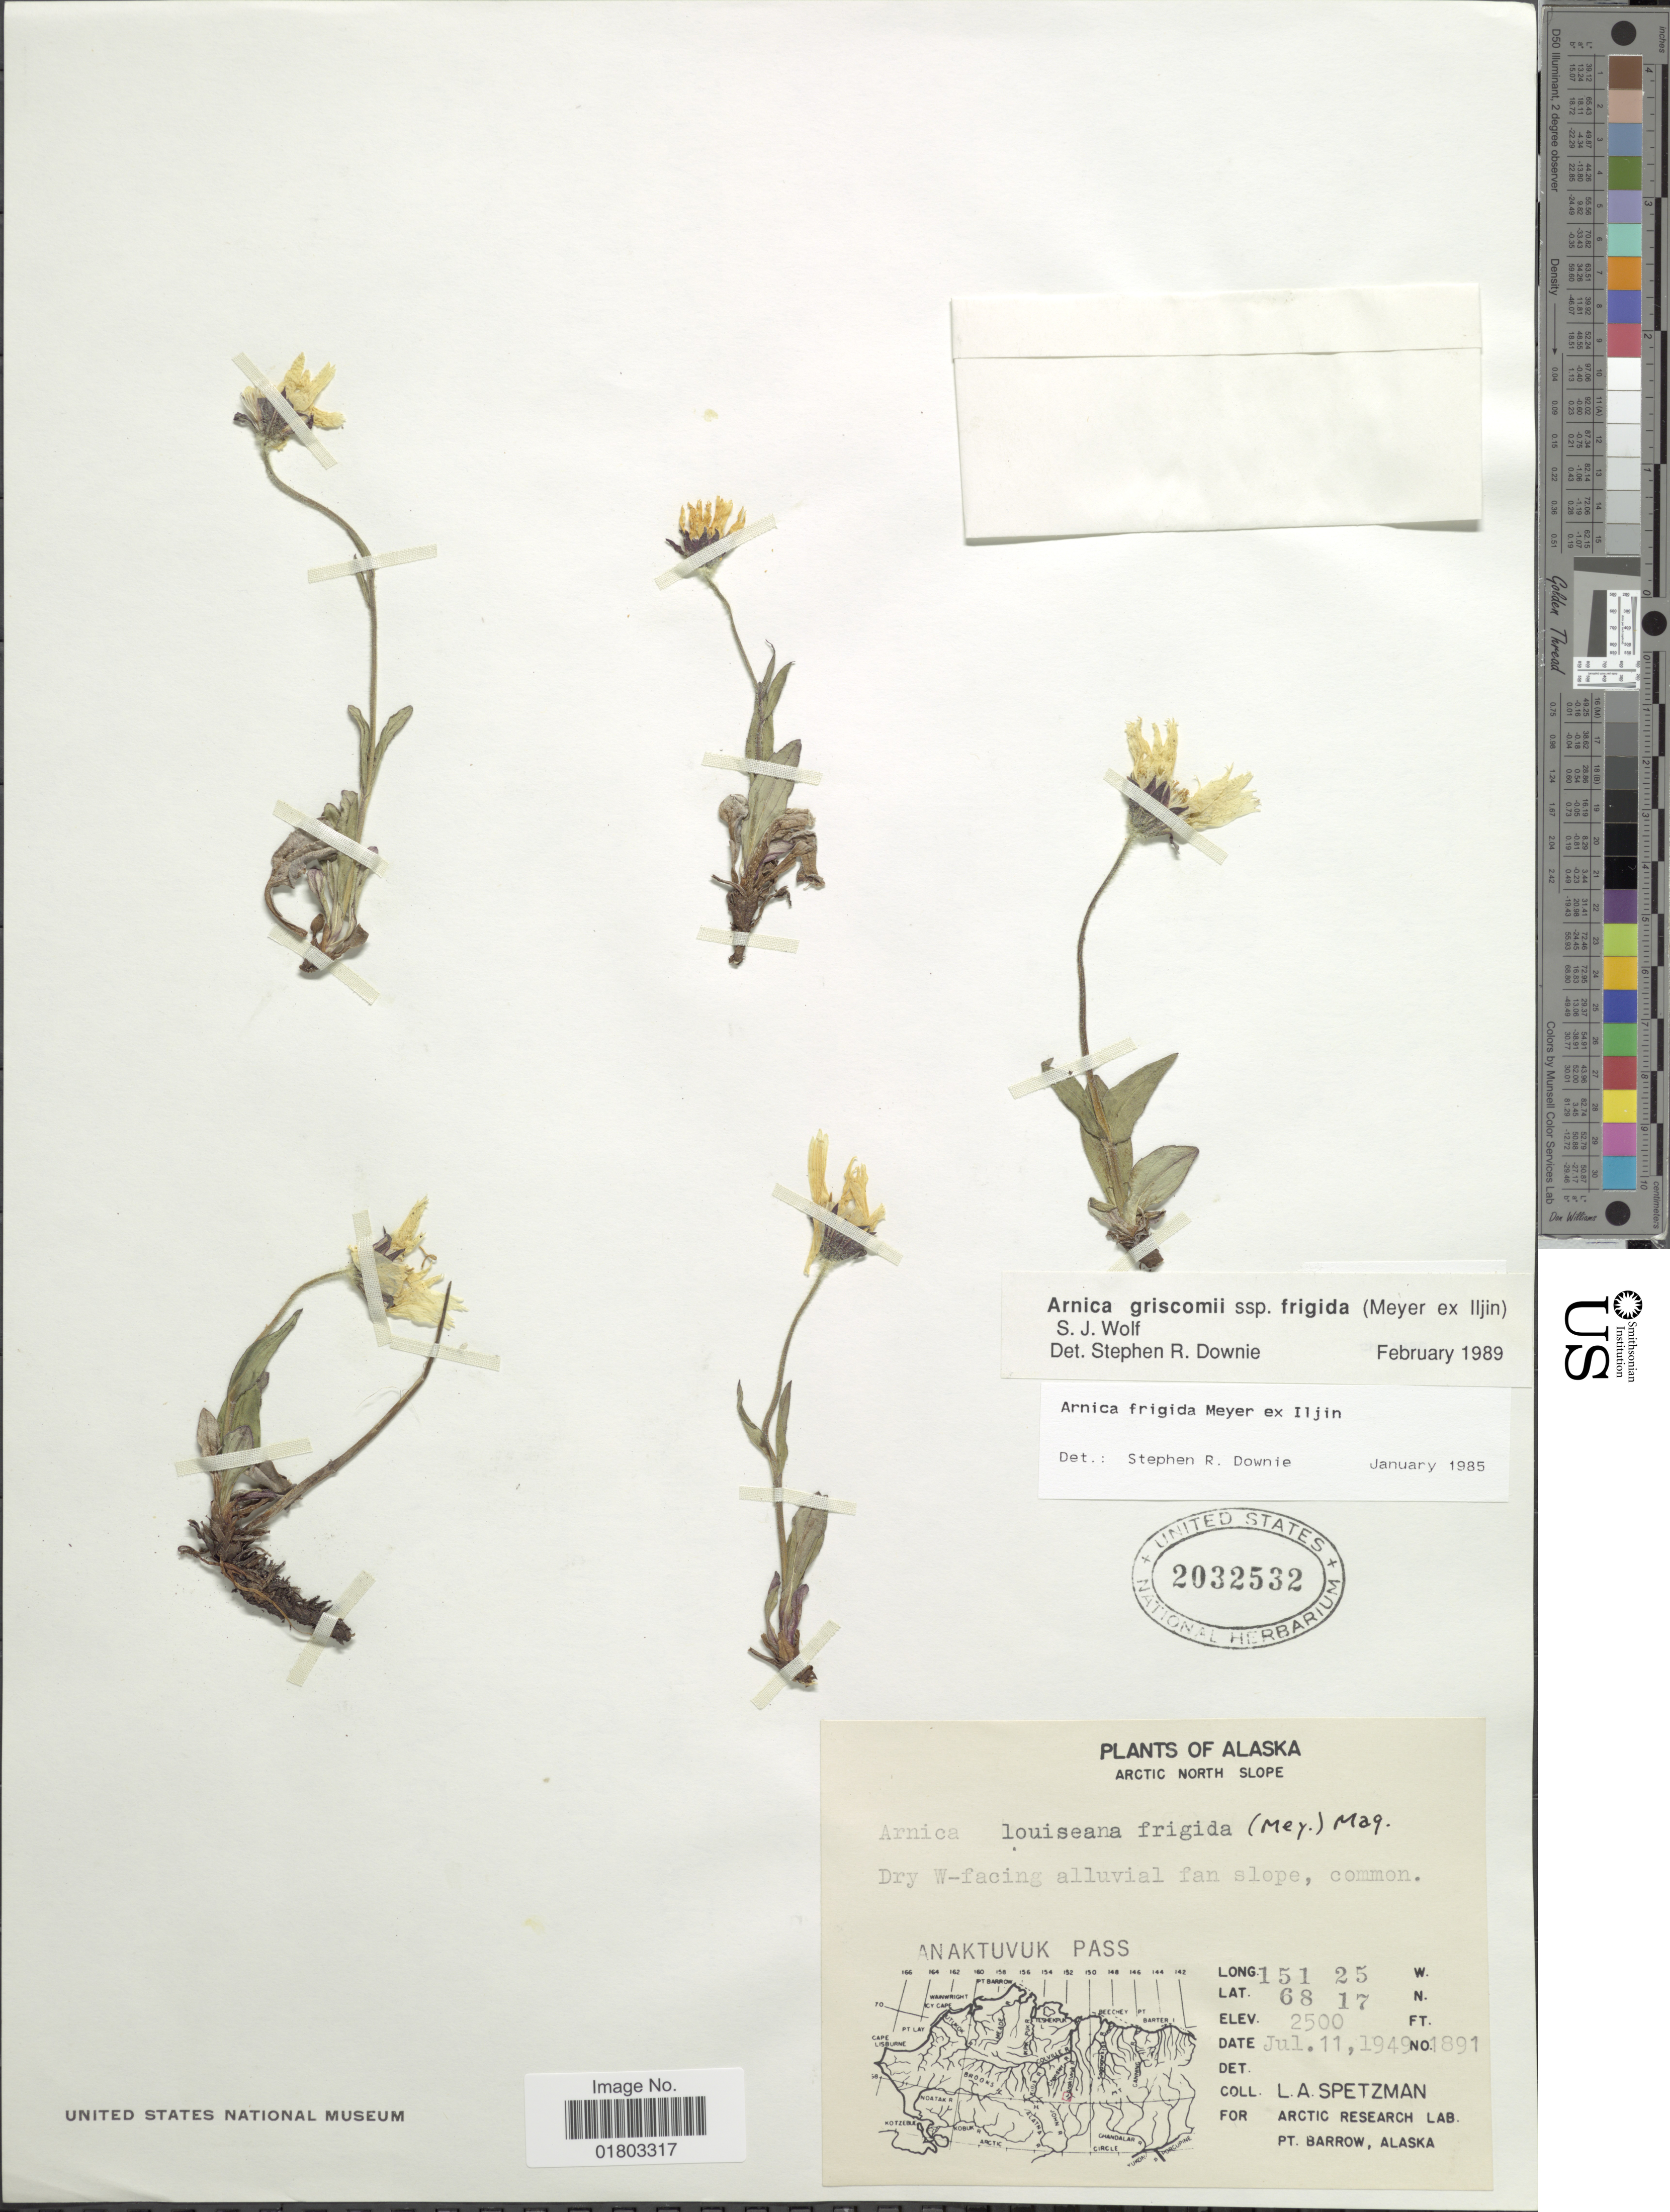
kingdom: Plantae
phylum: Tracheophyta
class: Magnoliopsida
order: Asterales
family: Asteraceae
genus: Arnica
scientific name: Arnica griscomii subsp. frigida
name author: (C.A. Mey. ex Iljin) S.J. Wolf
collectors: L. Spetzman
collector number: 1891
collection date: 1949-07-11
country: United States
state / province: Alaska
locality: Arctic Nort slope, Dry W-facing alluvial fan slope, common, Anaktuvuk Pass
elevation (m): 762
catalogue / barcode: US 2032532